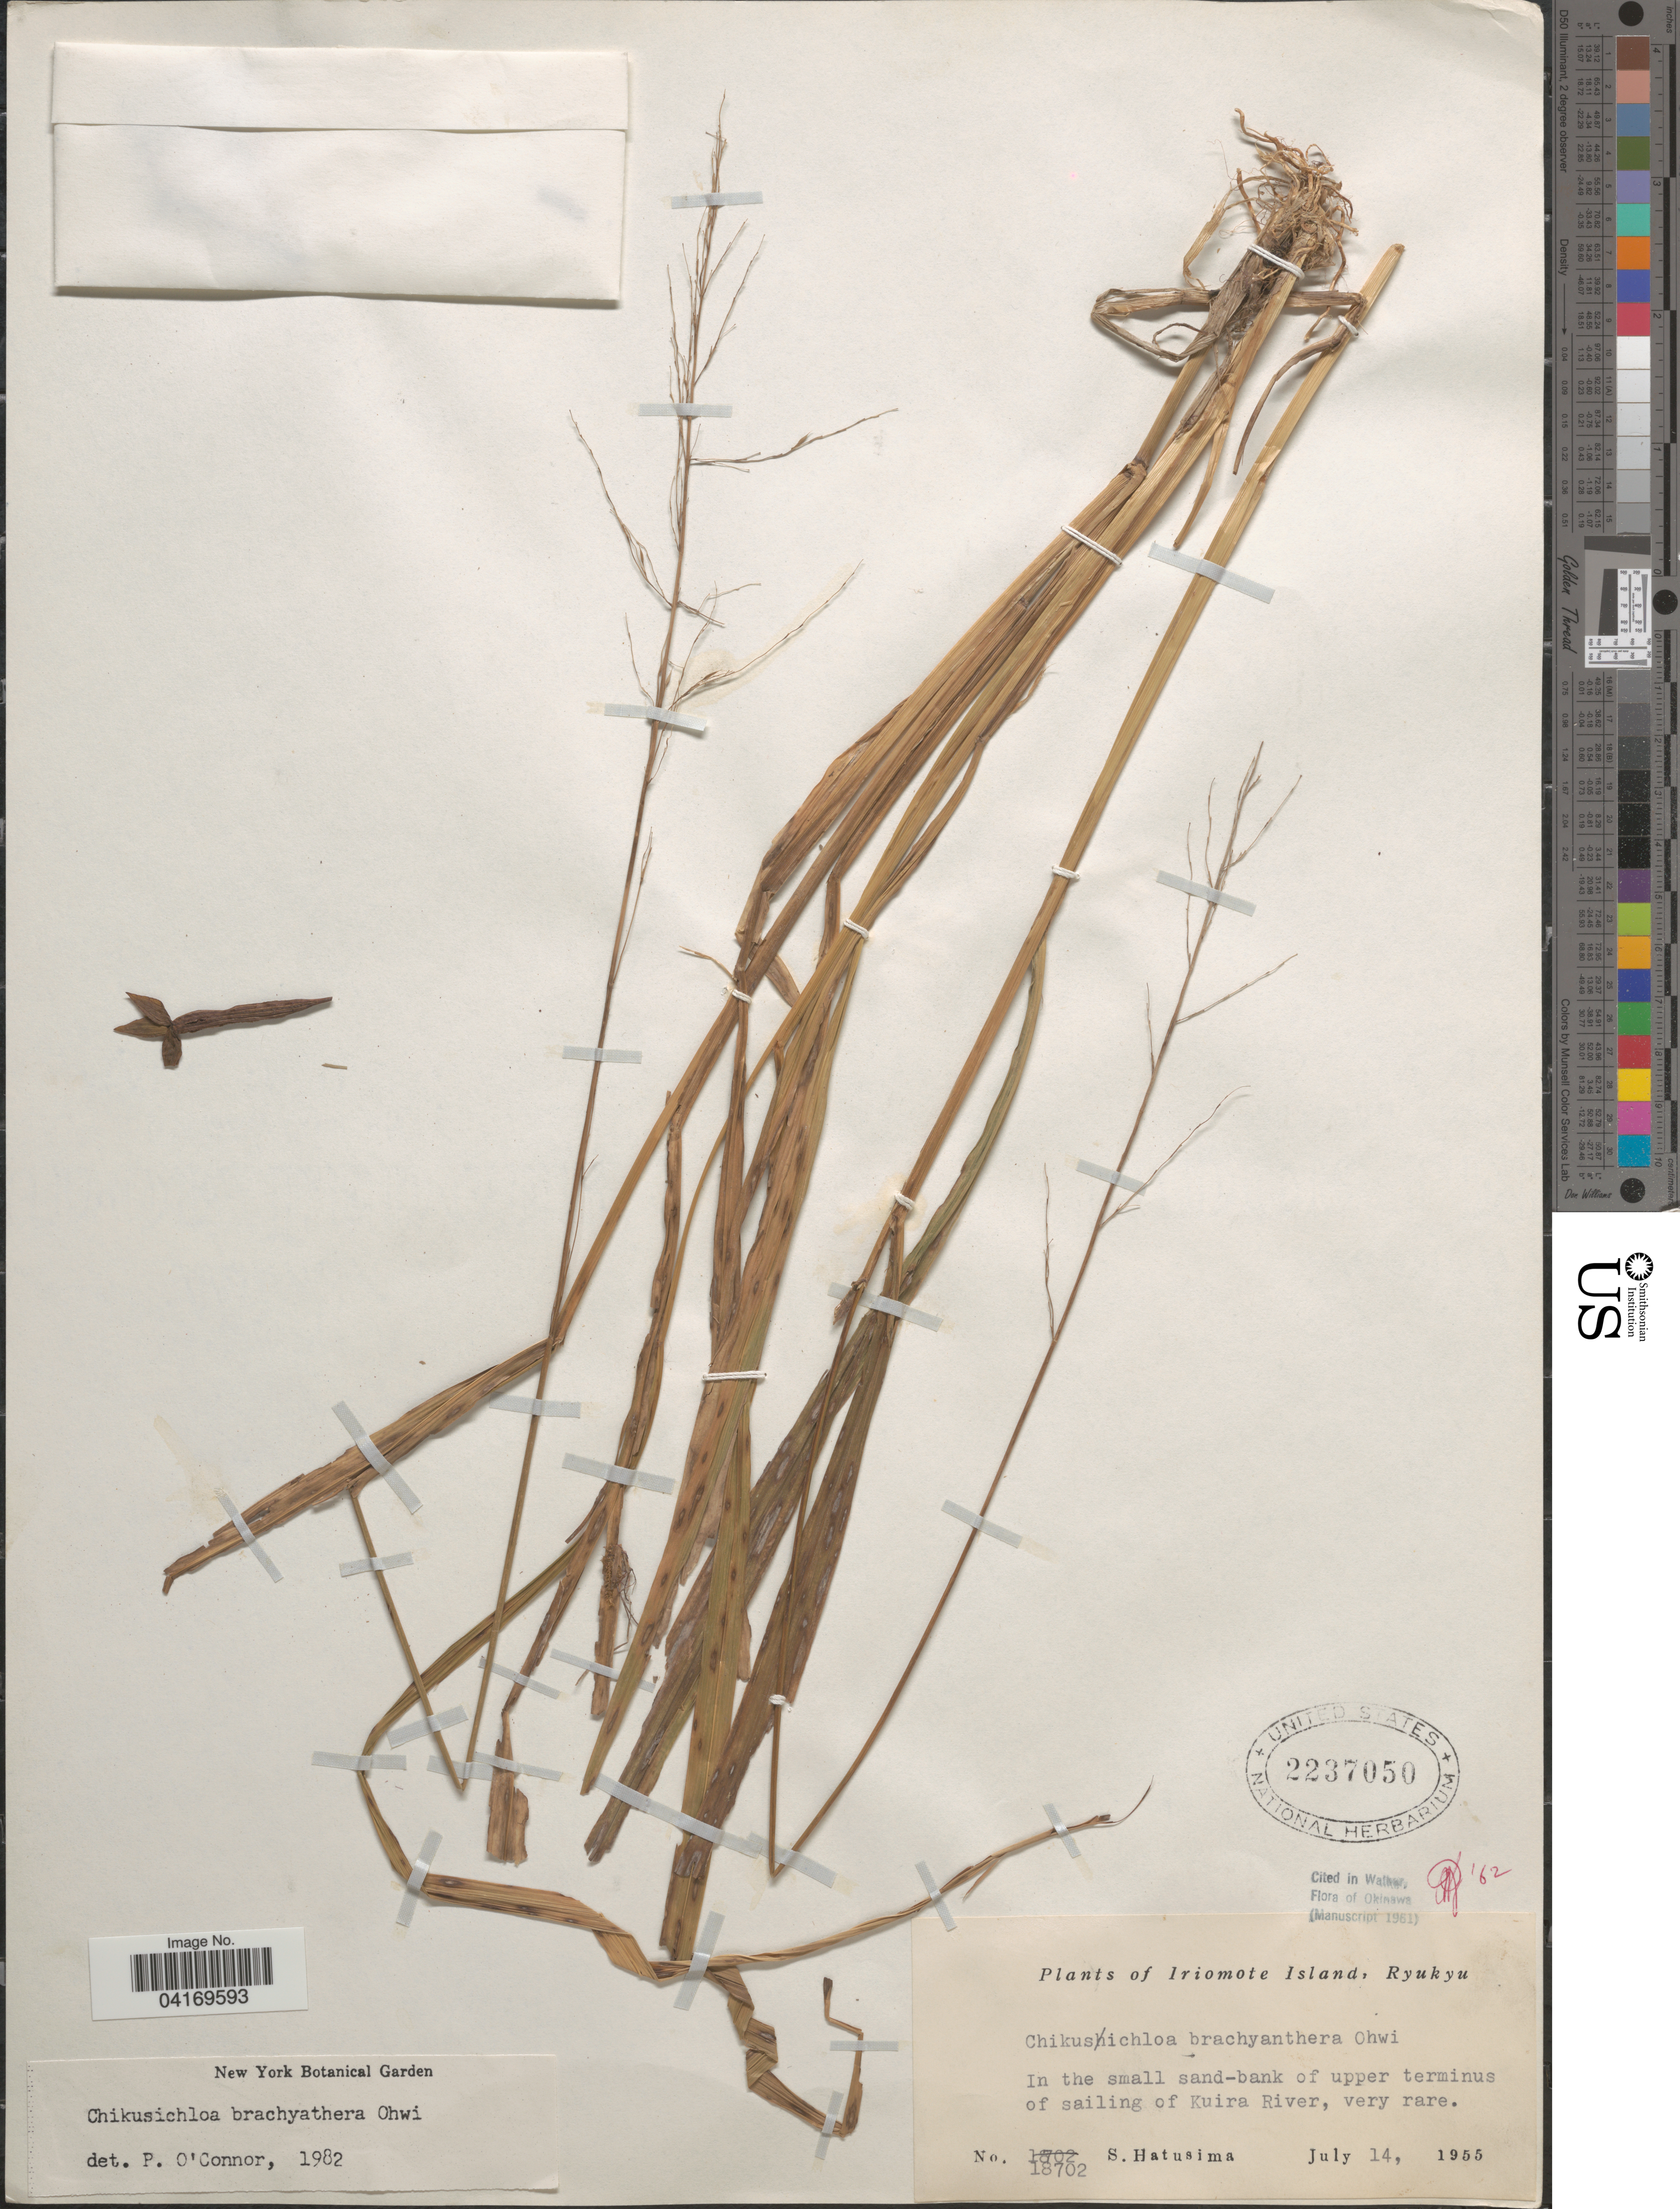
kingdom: Plantae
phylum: Tracheophyta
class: Liliopsida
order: Poales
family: Poaceae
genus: Chikusichloa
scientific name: Chikusichloa brachyathera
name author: Ohwi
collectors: S. Hatusima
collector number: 18702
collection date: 1955-07-14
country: Japan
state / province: Okinawa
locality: Iriomote Island, Ryukyu. In the small sand-bank of upper terminus of sailing of Kuira River.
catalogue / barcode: US 2237050